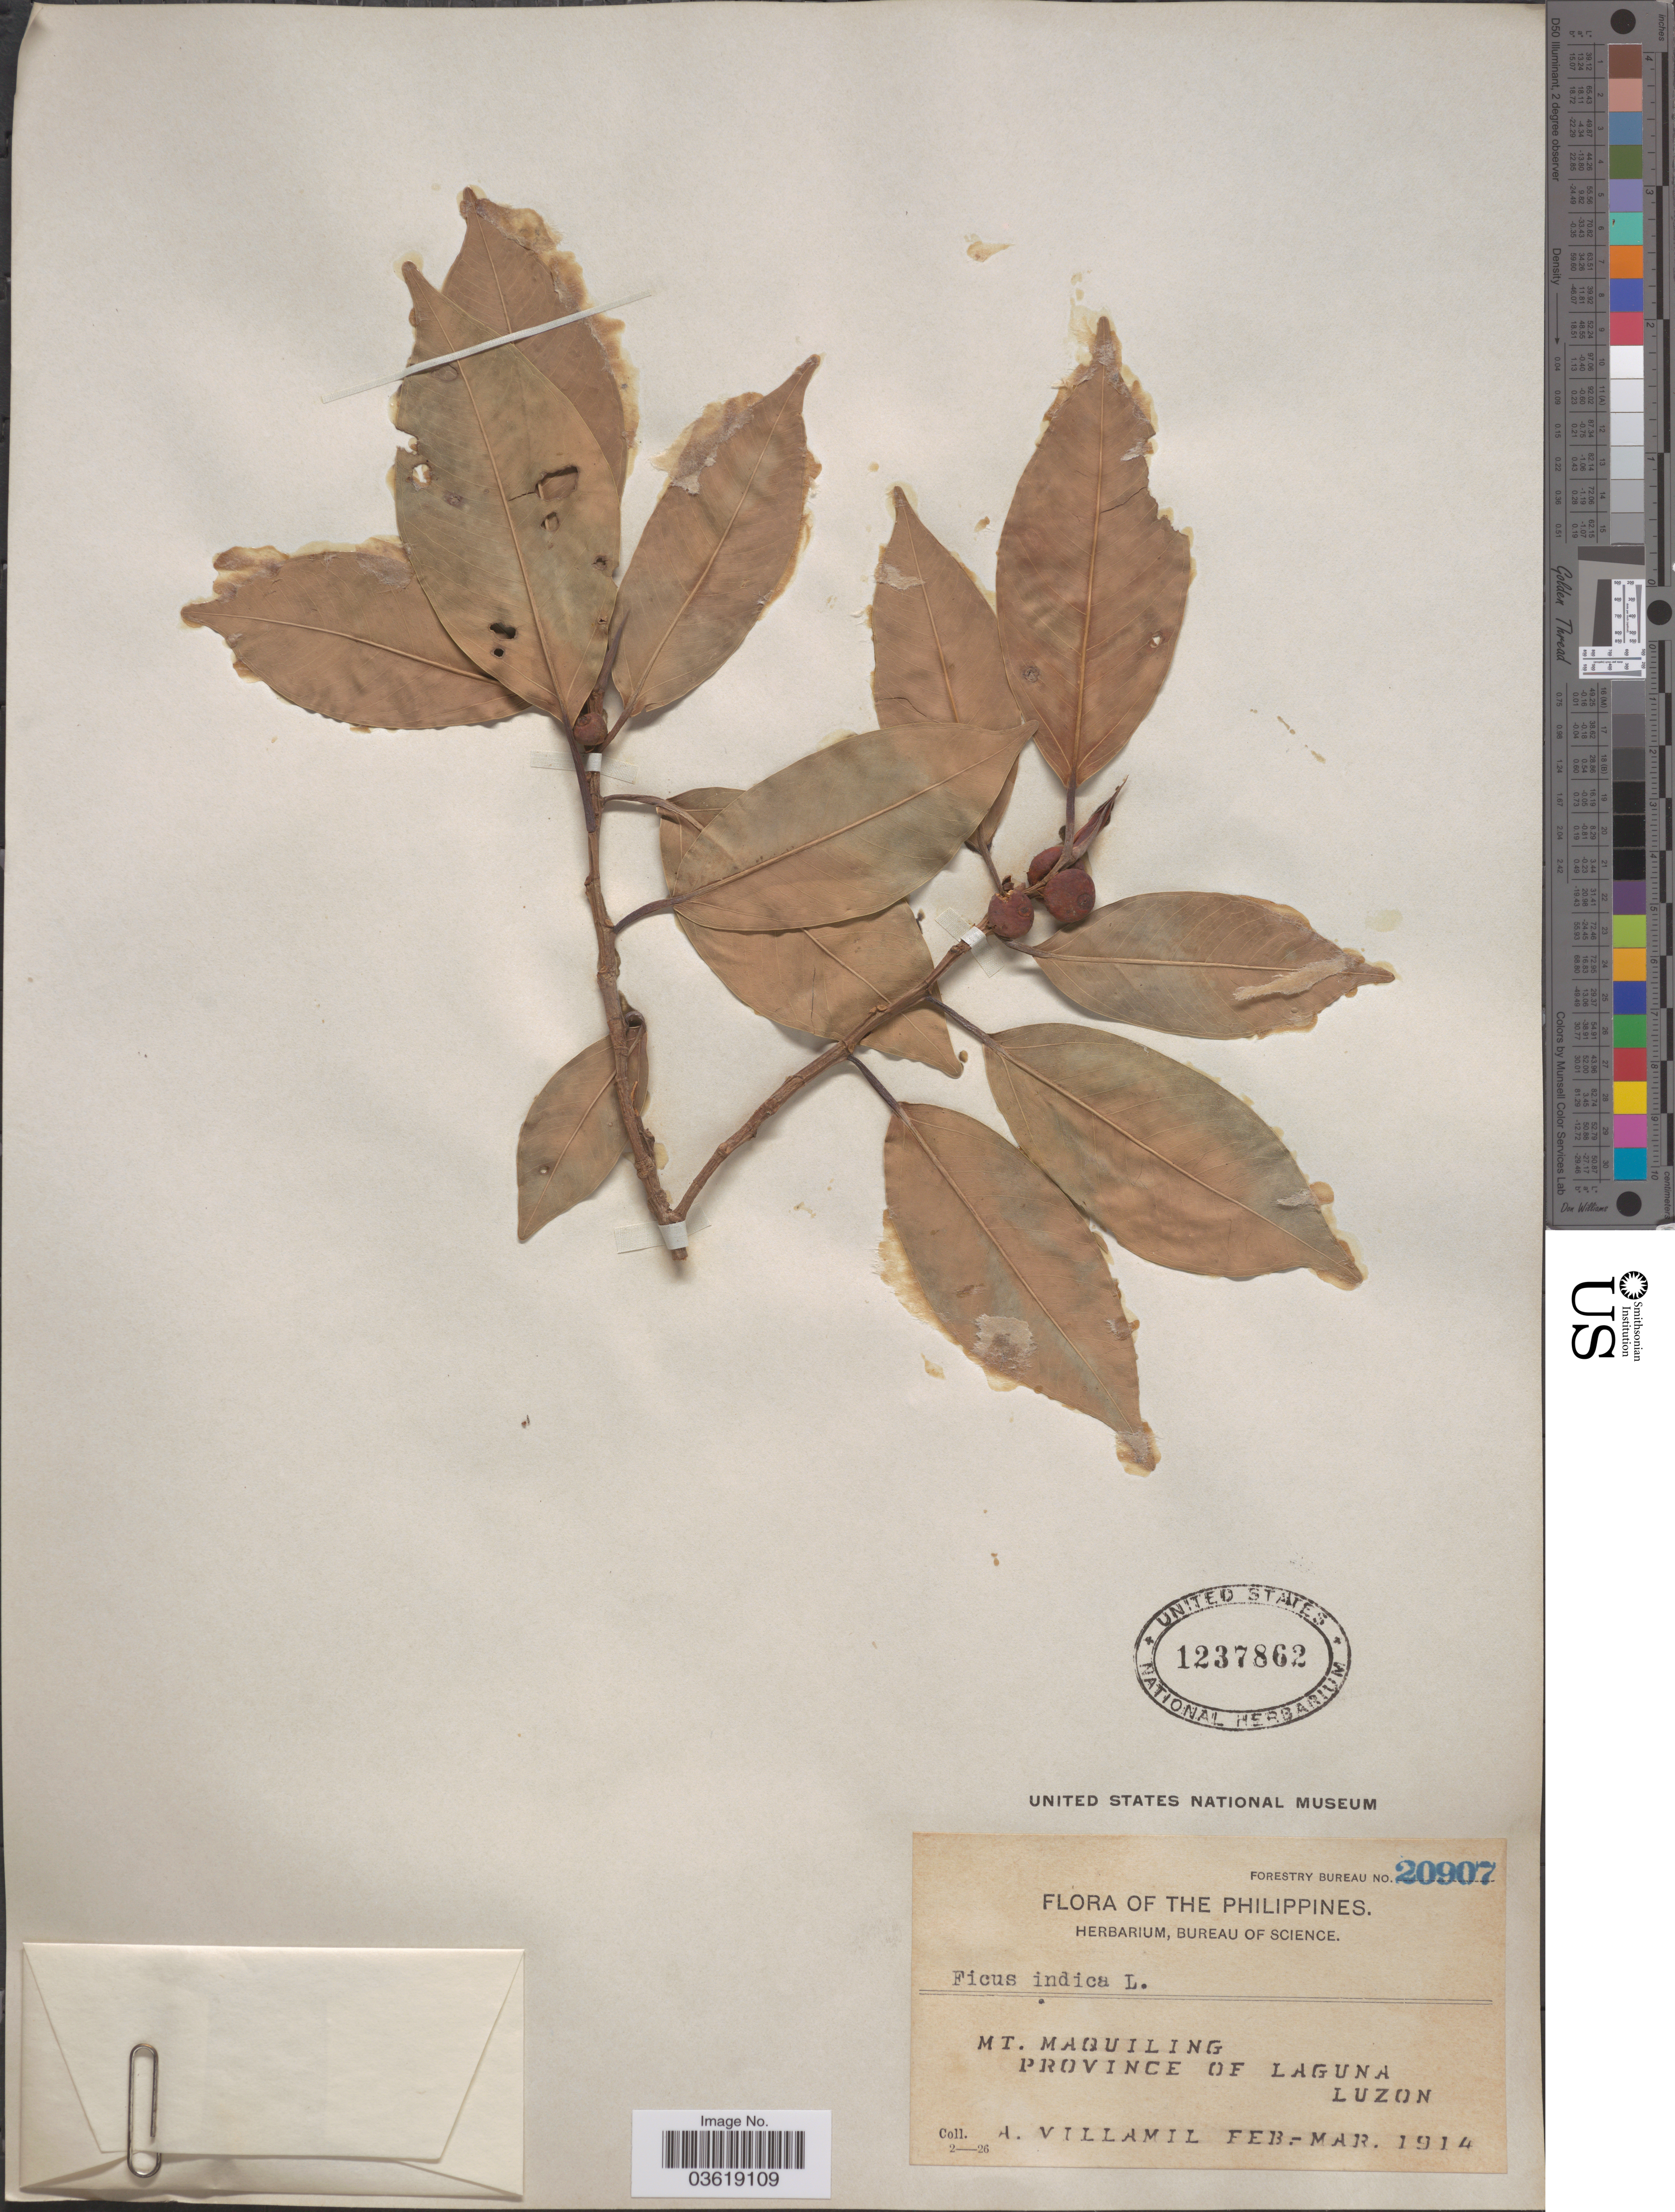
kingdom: Plantae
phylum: Tracheophyta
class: Magnoliopsida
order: Rosales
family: Moraceae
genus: Ficus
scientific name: Ficus indica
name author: L.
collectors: A. Villamil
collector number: Forestry Bureau 20907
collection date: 1914-02/1914-03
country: Philippines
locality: Mt. Maquiling. Province of Laguna, Luzon.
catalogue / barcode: US 1237862